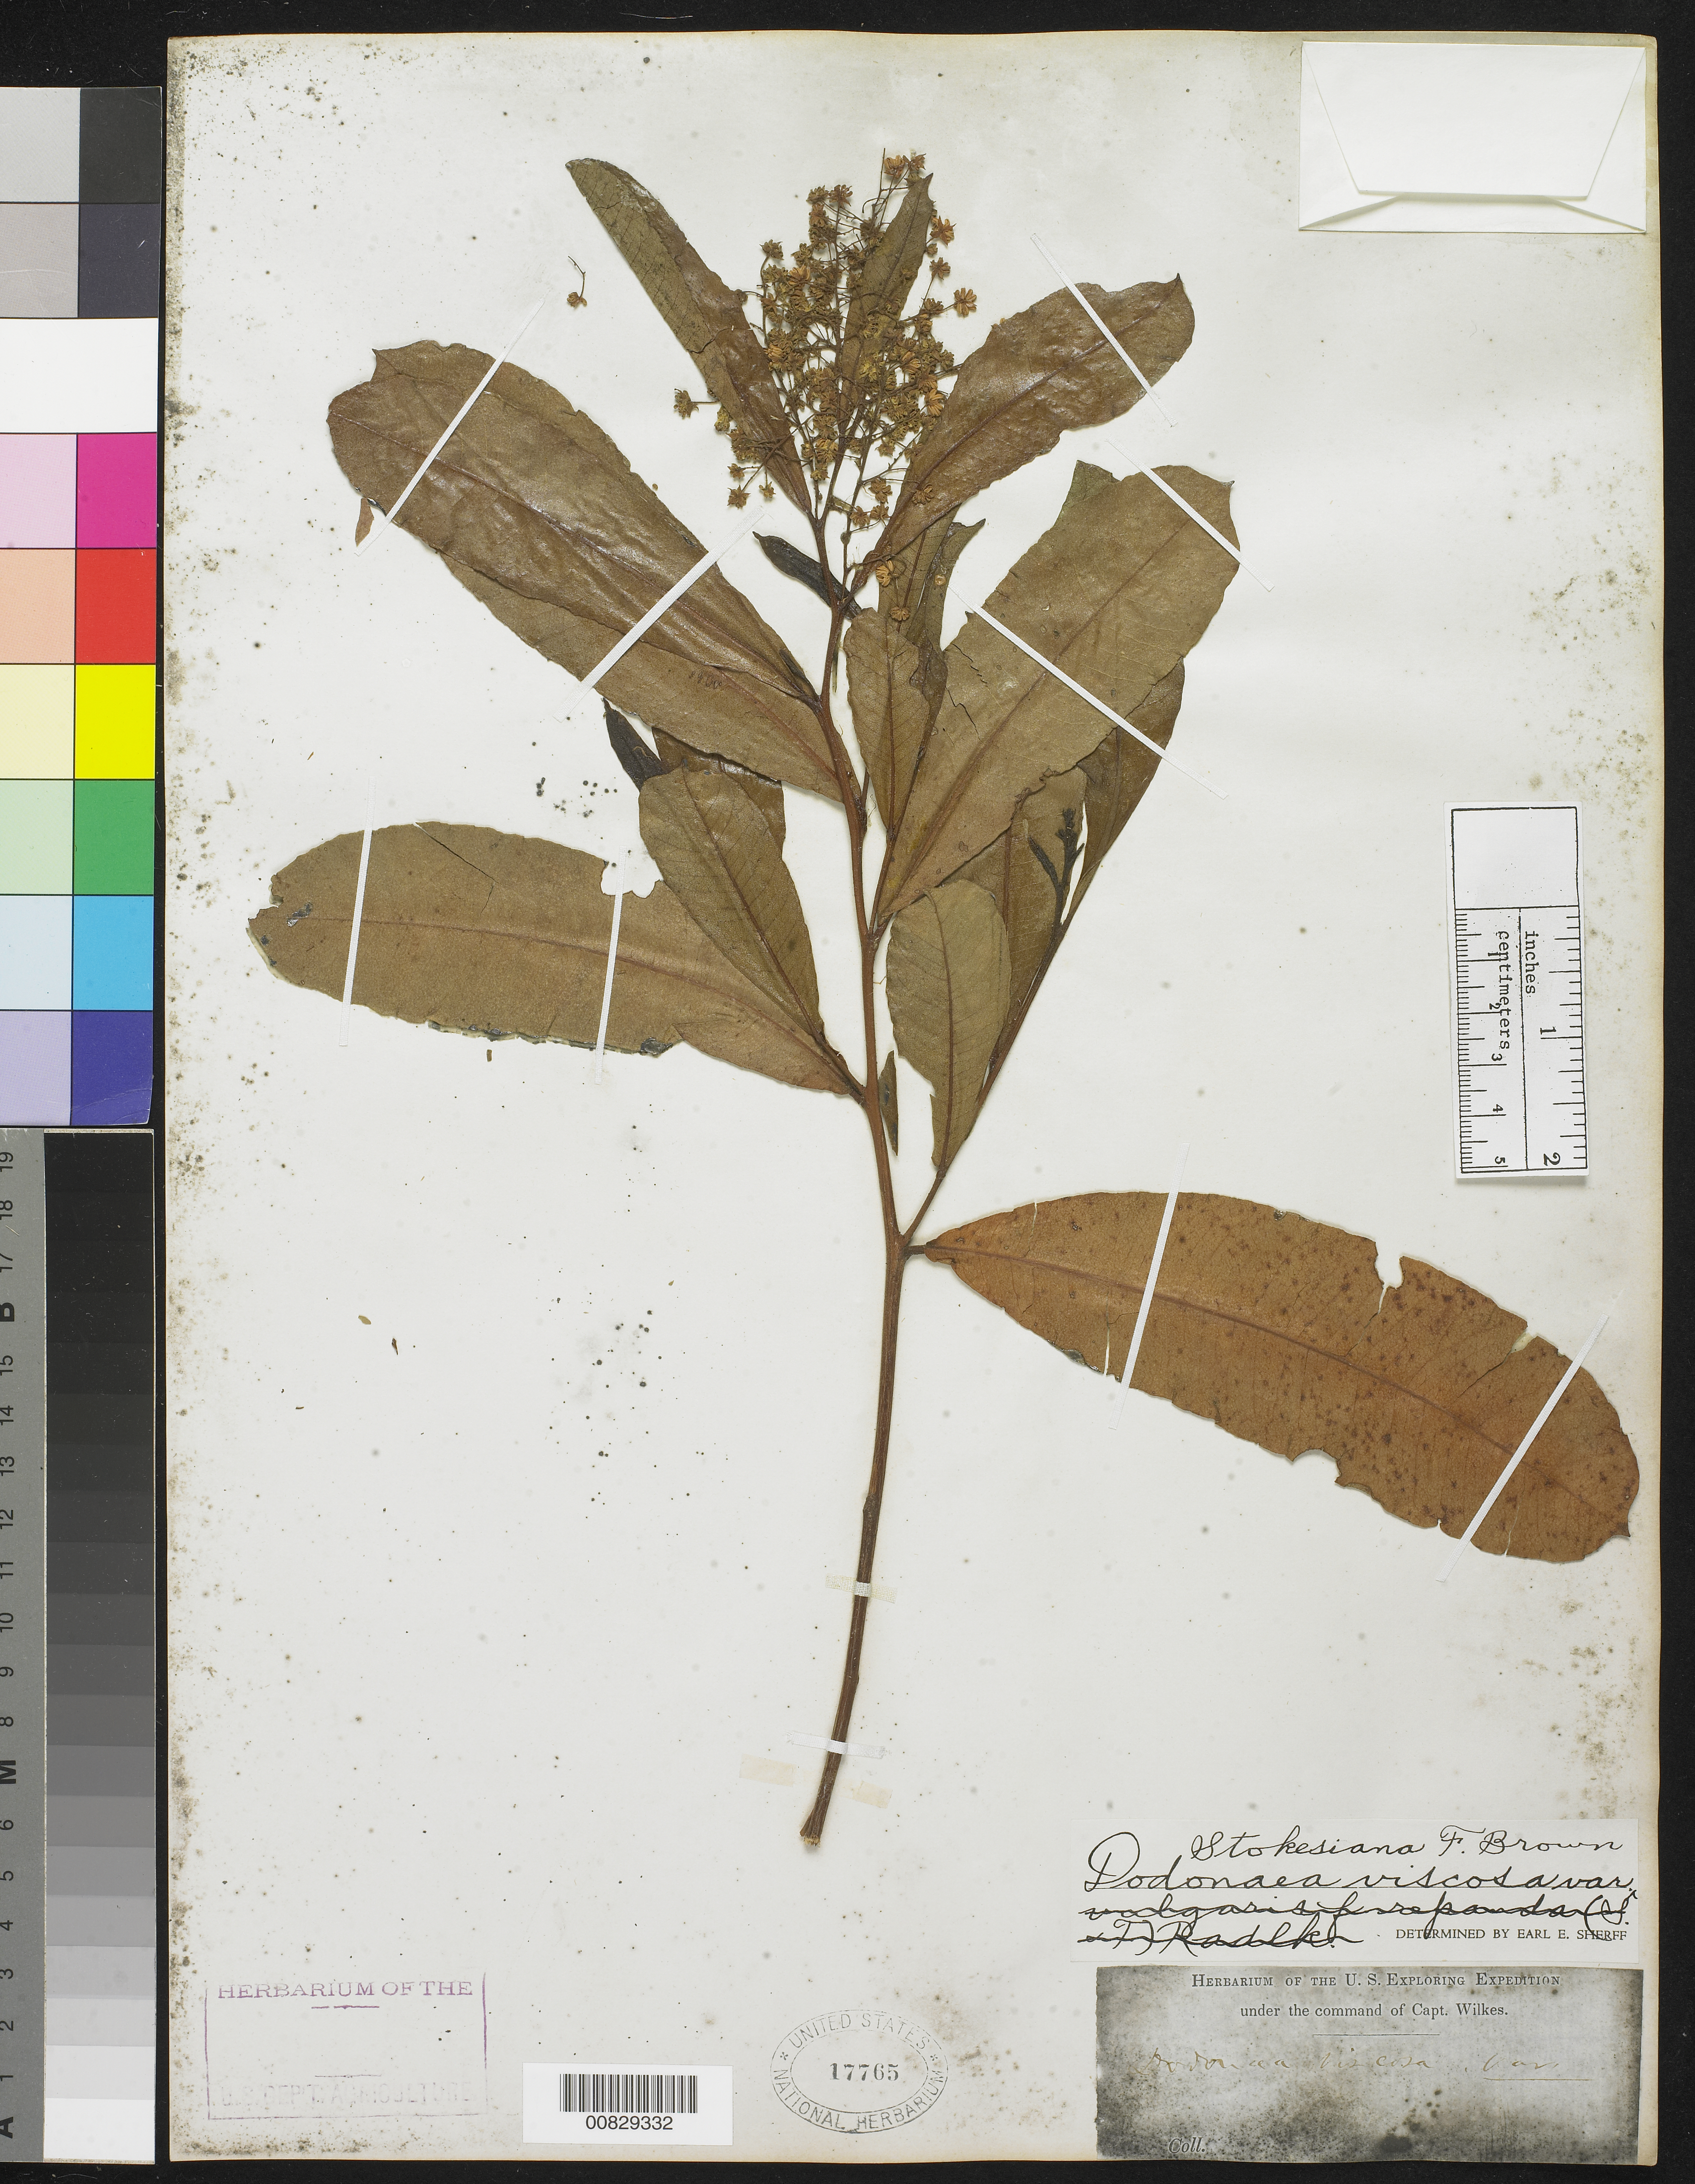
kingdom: Plantae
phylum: Tracheophyta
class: Magnoliopsida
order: Sapindales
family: Sapindaceae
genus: Dodonaea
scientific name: Dodonaea viscosa var. stokesiana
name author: F. Br.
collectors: Wilkes Explor. Exped.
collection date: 1838/1842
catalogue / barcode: US 17765